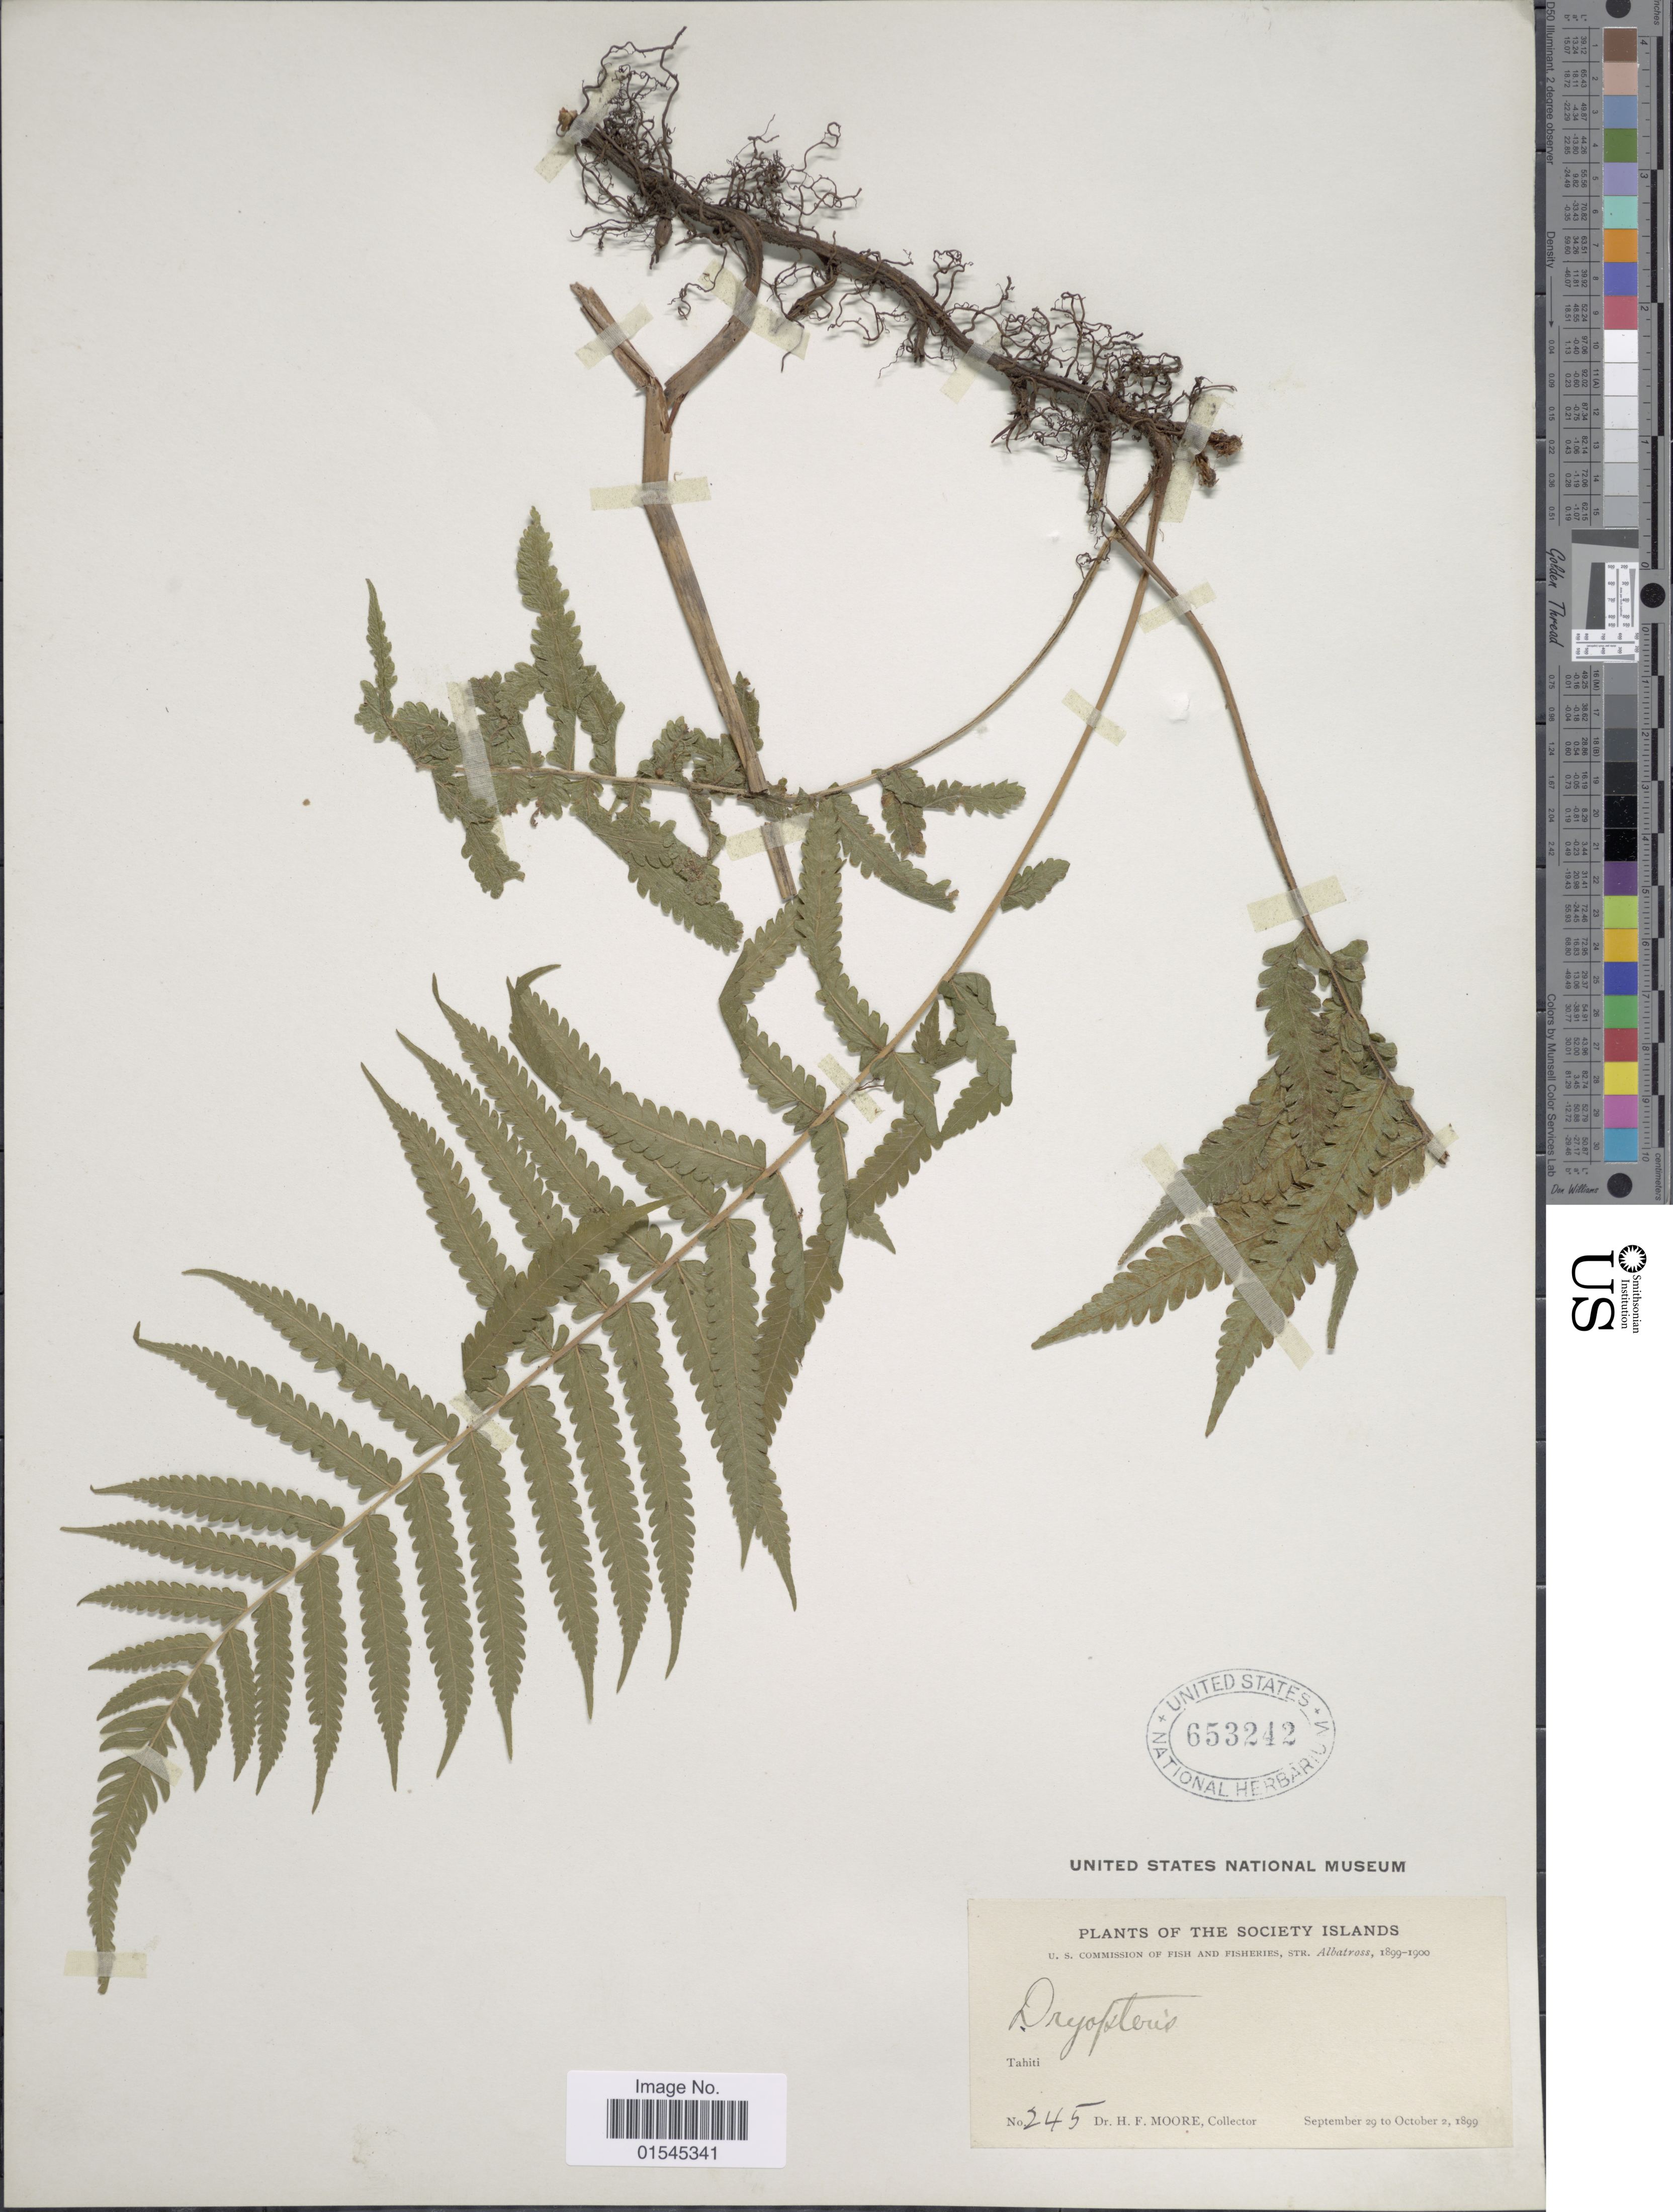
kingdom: Plantae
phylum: Tracheophyta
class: Polypodiopsida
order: Polypodiales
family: Thelypteridaceae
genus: Cyclosorus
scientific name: Cyclosorus sp.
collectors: H. F. Moore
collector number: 245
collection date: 1899-09-29/1899-10-02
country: French Polynesia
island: Tahiti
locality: Plants of the Society Islands. Tahiti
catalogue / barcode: US 653242